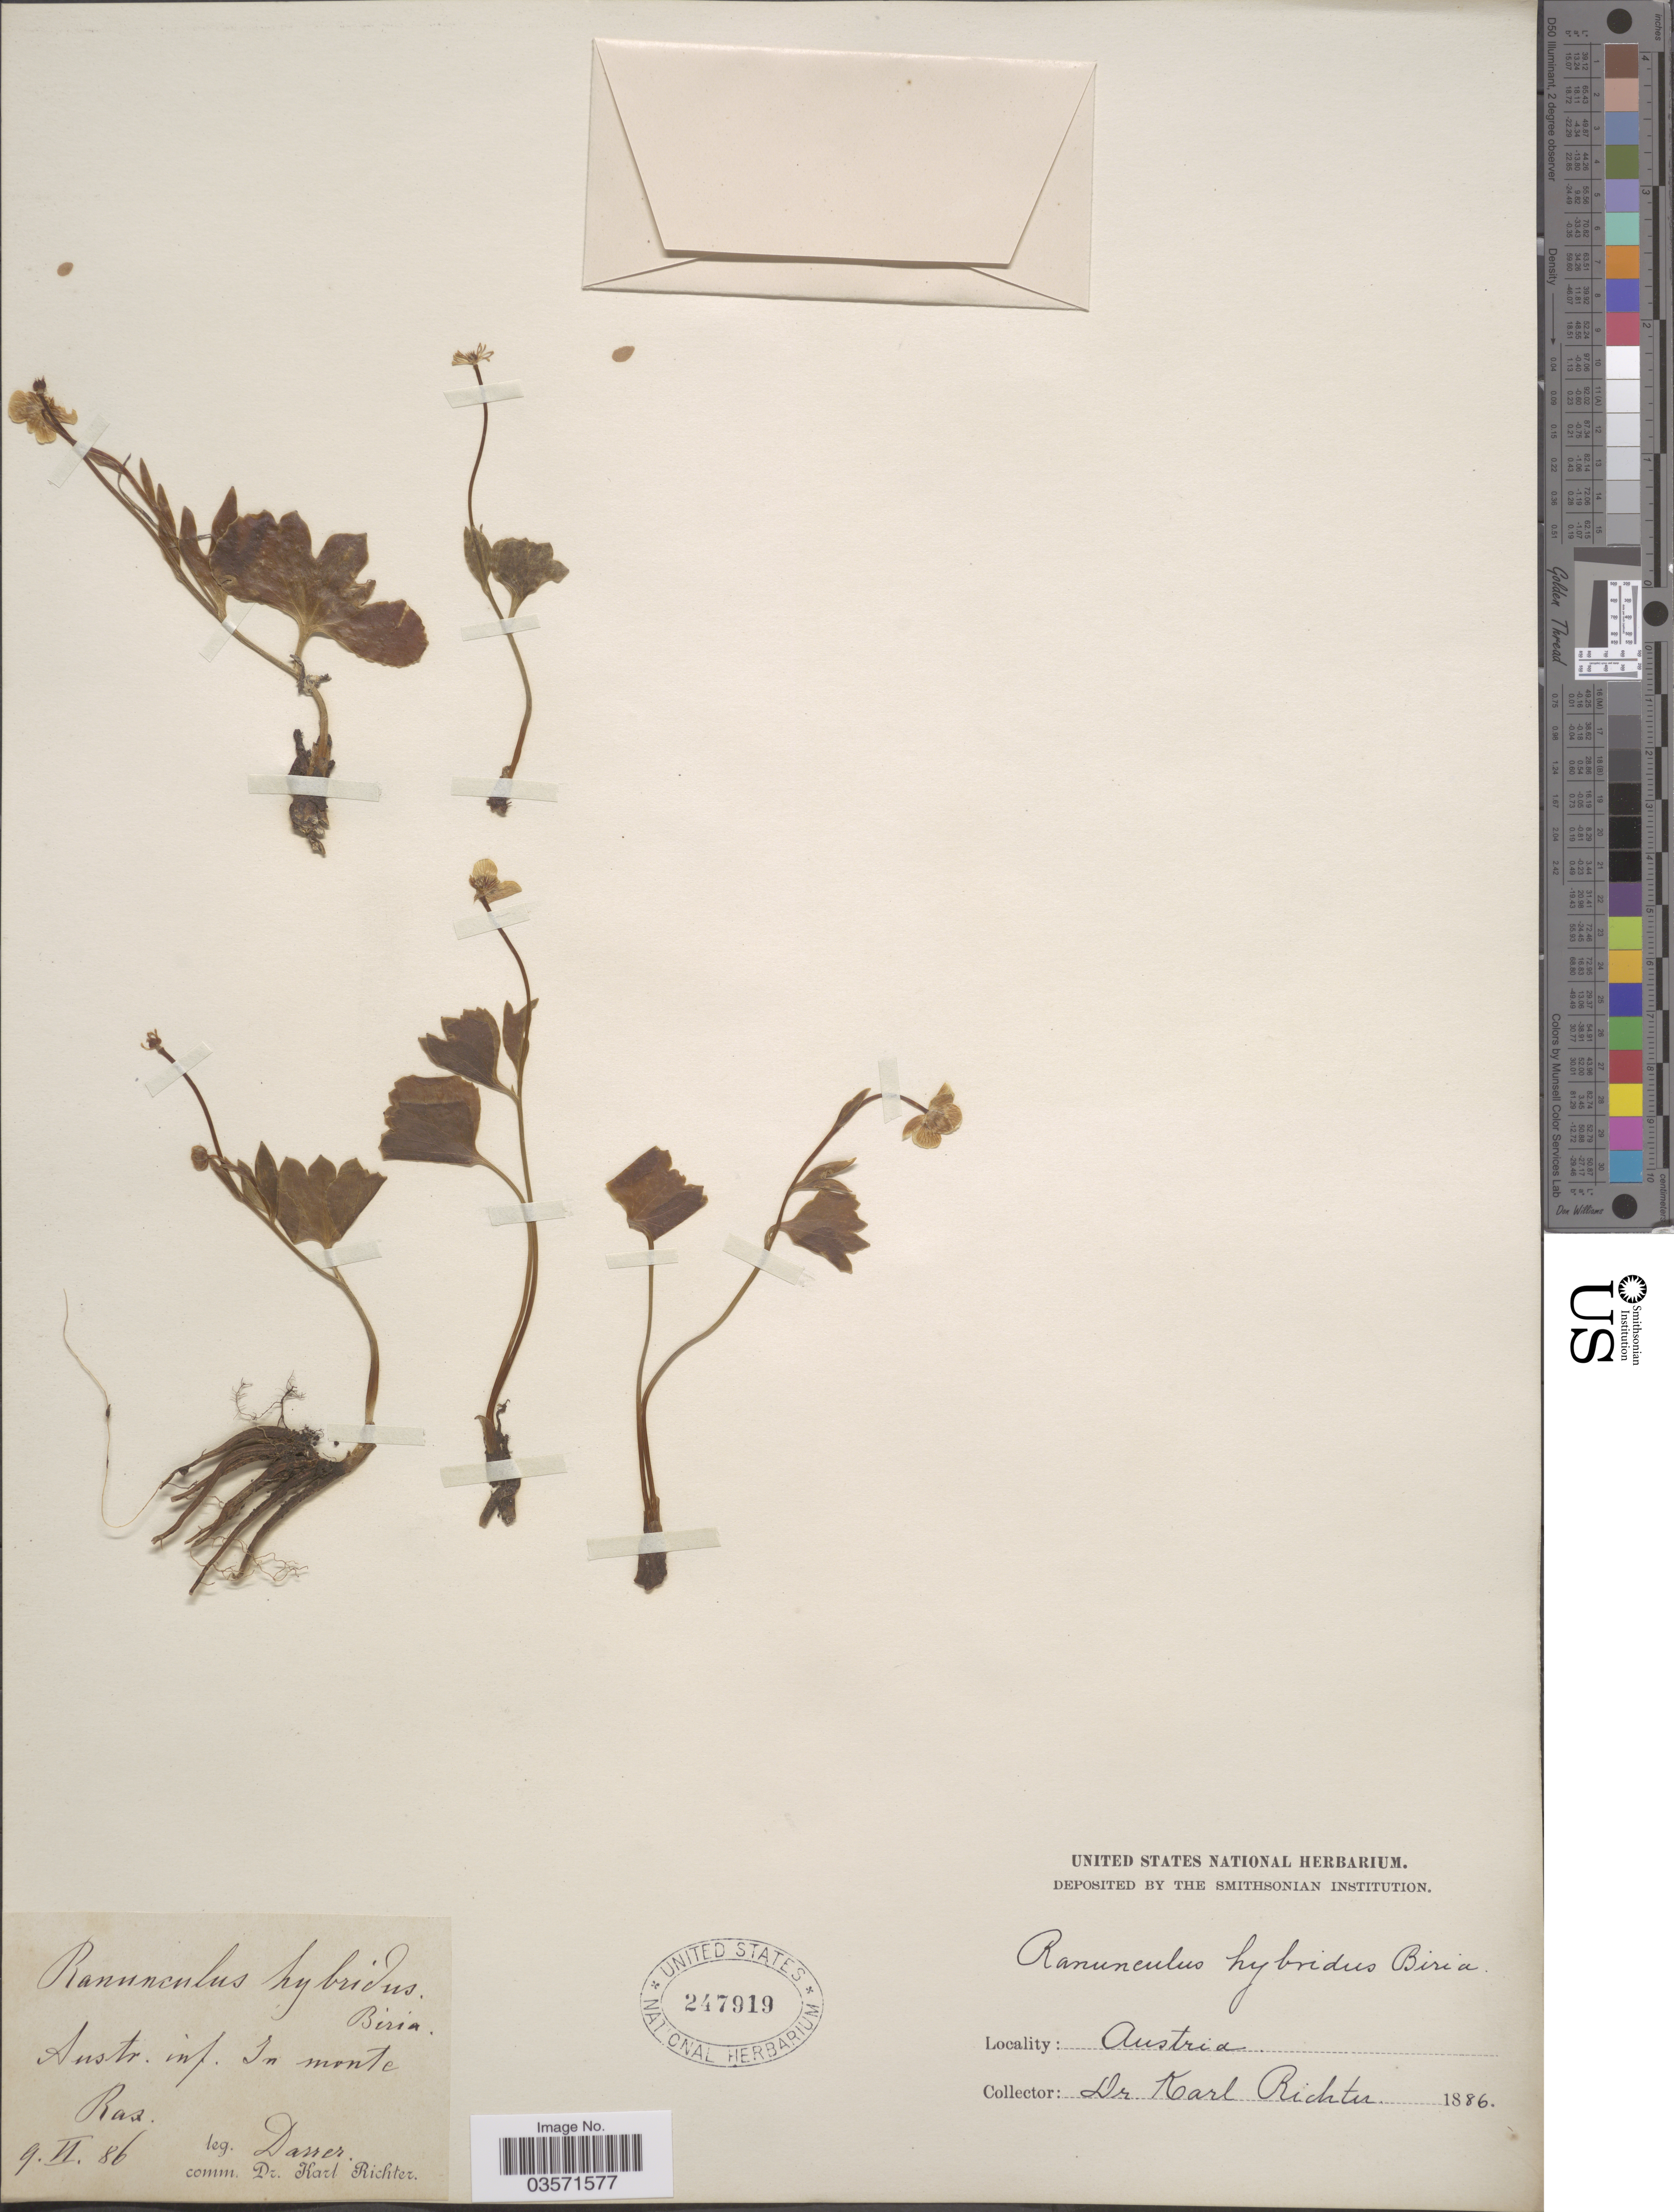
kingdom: Plantae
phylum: Tracheophyta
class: Magnoliopsida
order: Ranunculales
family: Ranunculaceae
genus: Ranunculus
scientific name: Ranunculus hybridus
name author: Biria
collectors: Darrer. & K. Richter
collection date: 1886-02-09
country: Austria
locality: Austr. inf. In monte Ras [interpreted].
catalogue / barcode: US 247919